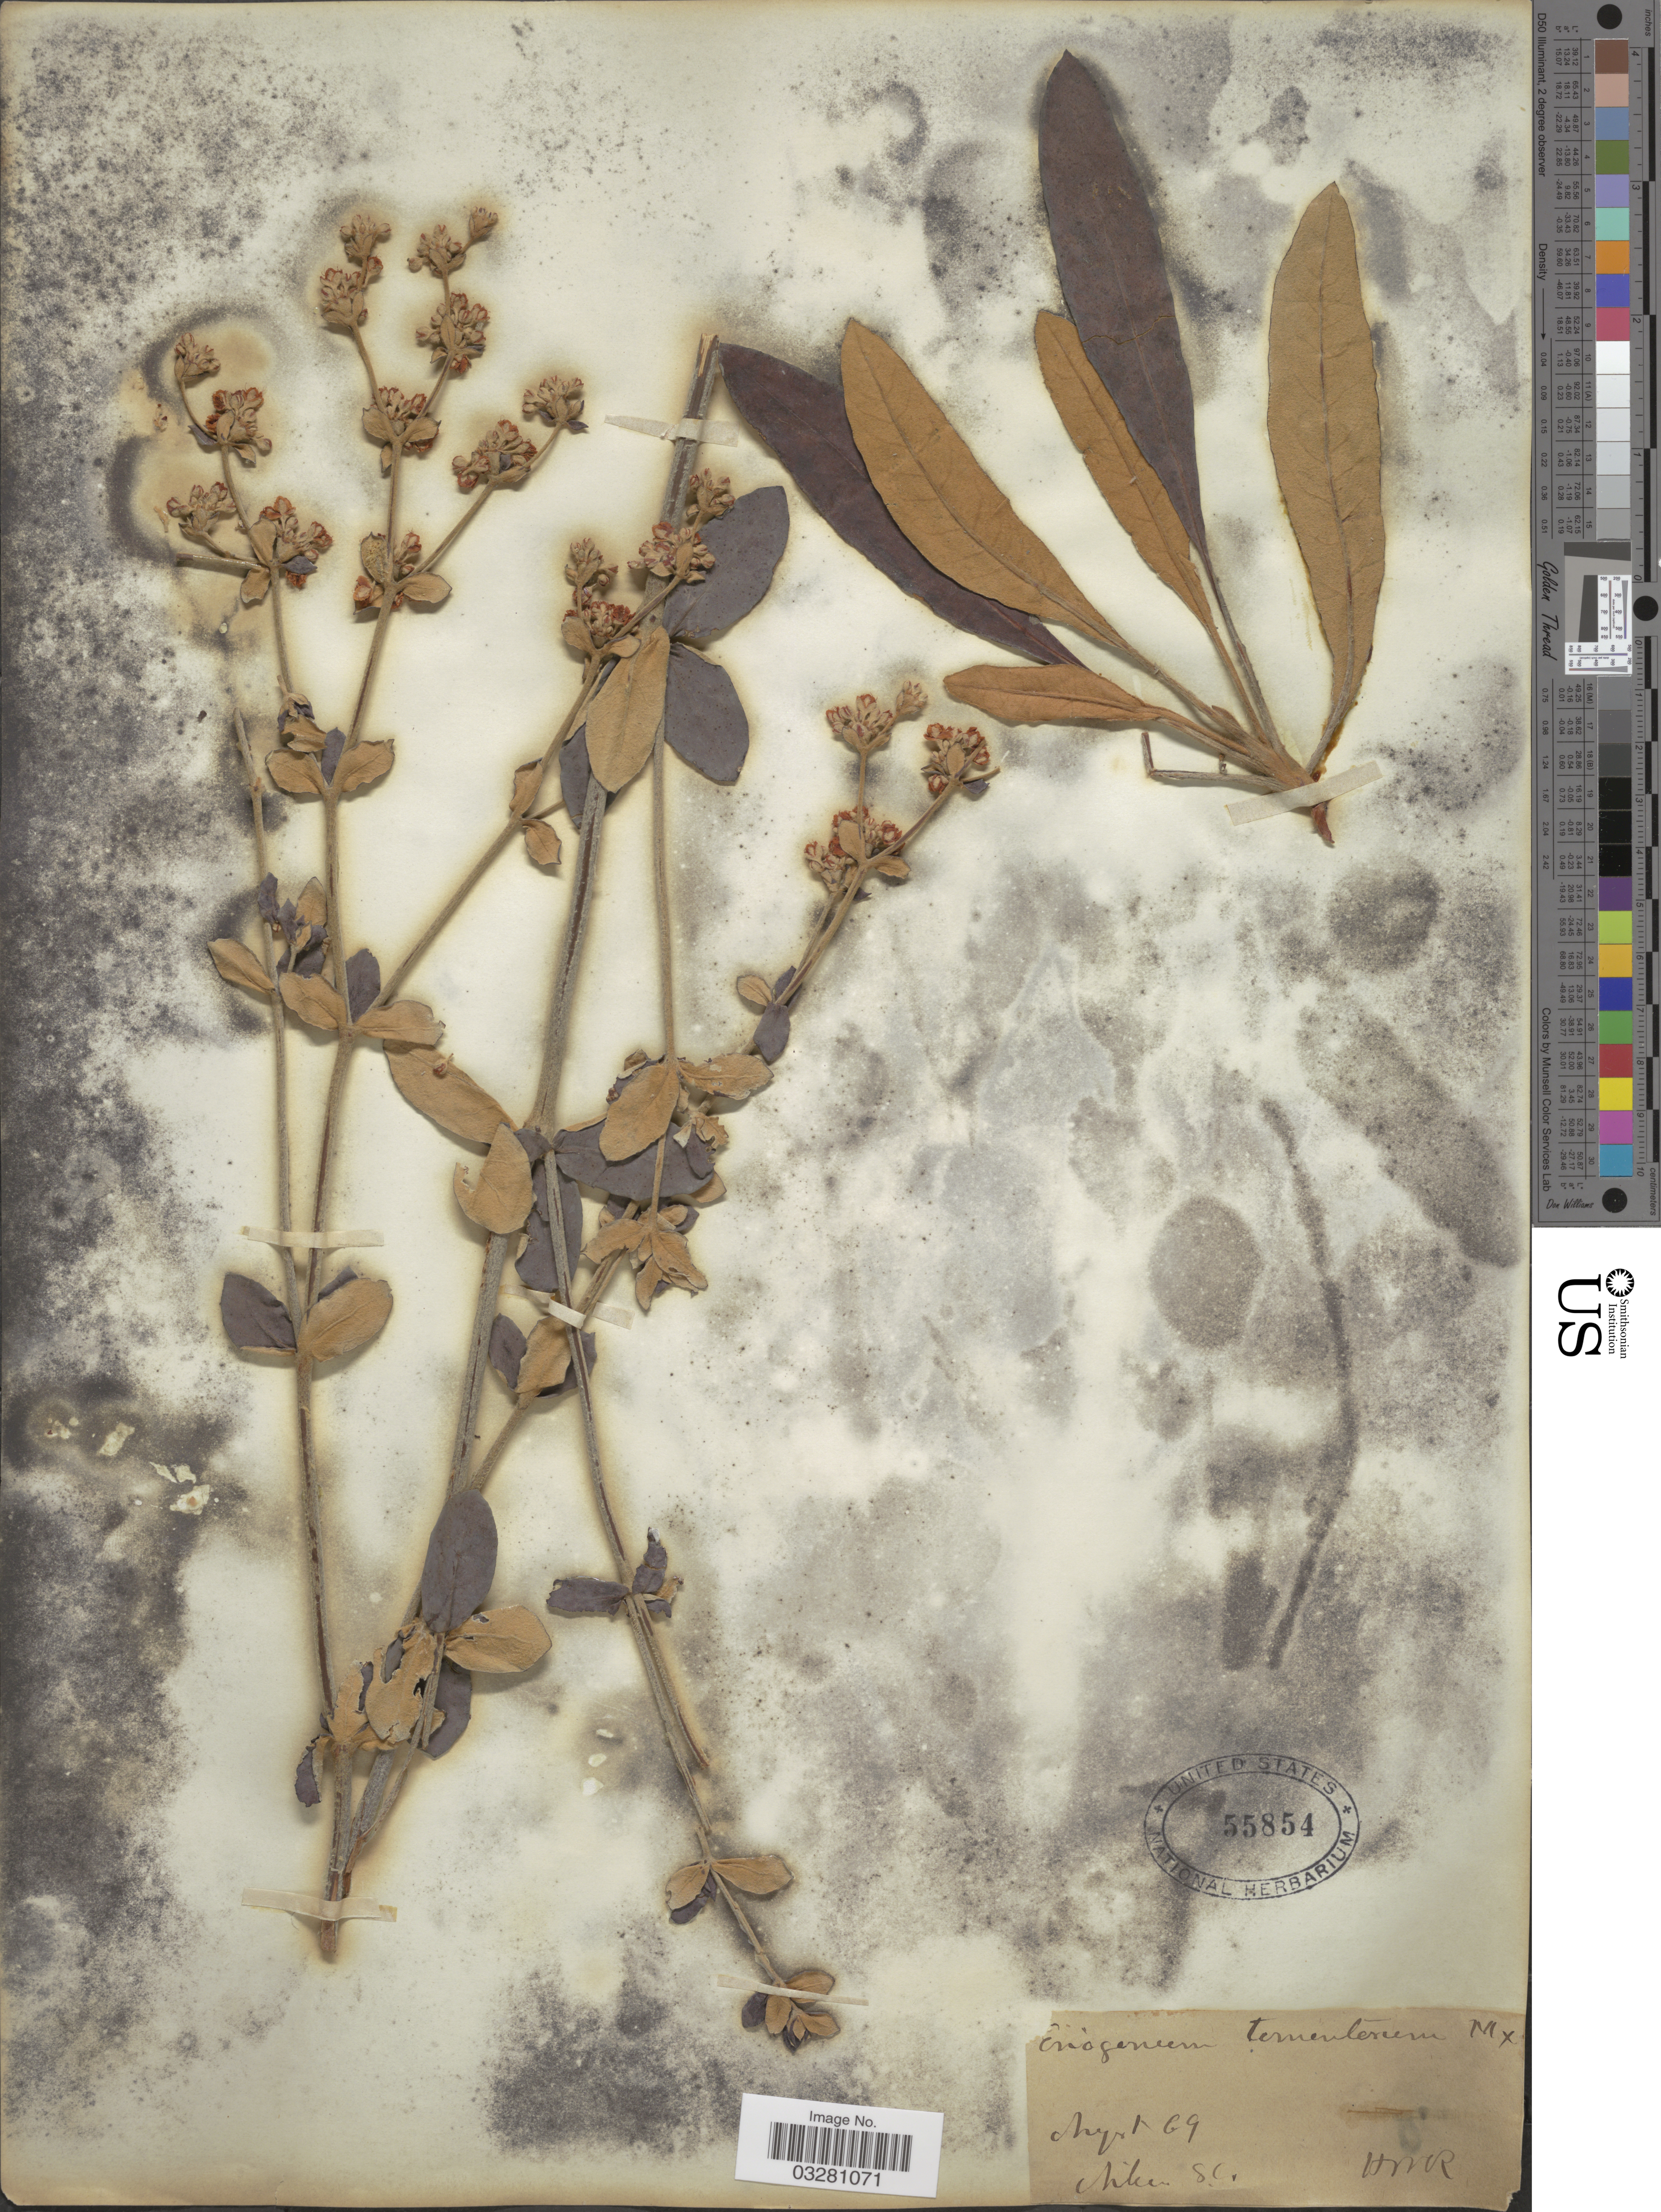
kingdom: Plantae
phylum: Tracheophyta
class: Magnoliopsida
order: Caryophyllales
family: Polygonaceae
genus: Eriogonum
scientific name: Eriogonum tomentosum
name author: Michx.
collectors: H. W. R.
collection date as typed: Transcribed d/m/y: /8/69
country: United States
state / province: South Carolina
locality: Aiken, S. C.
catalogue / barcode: US 55854